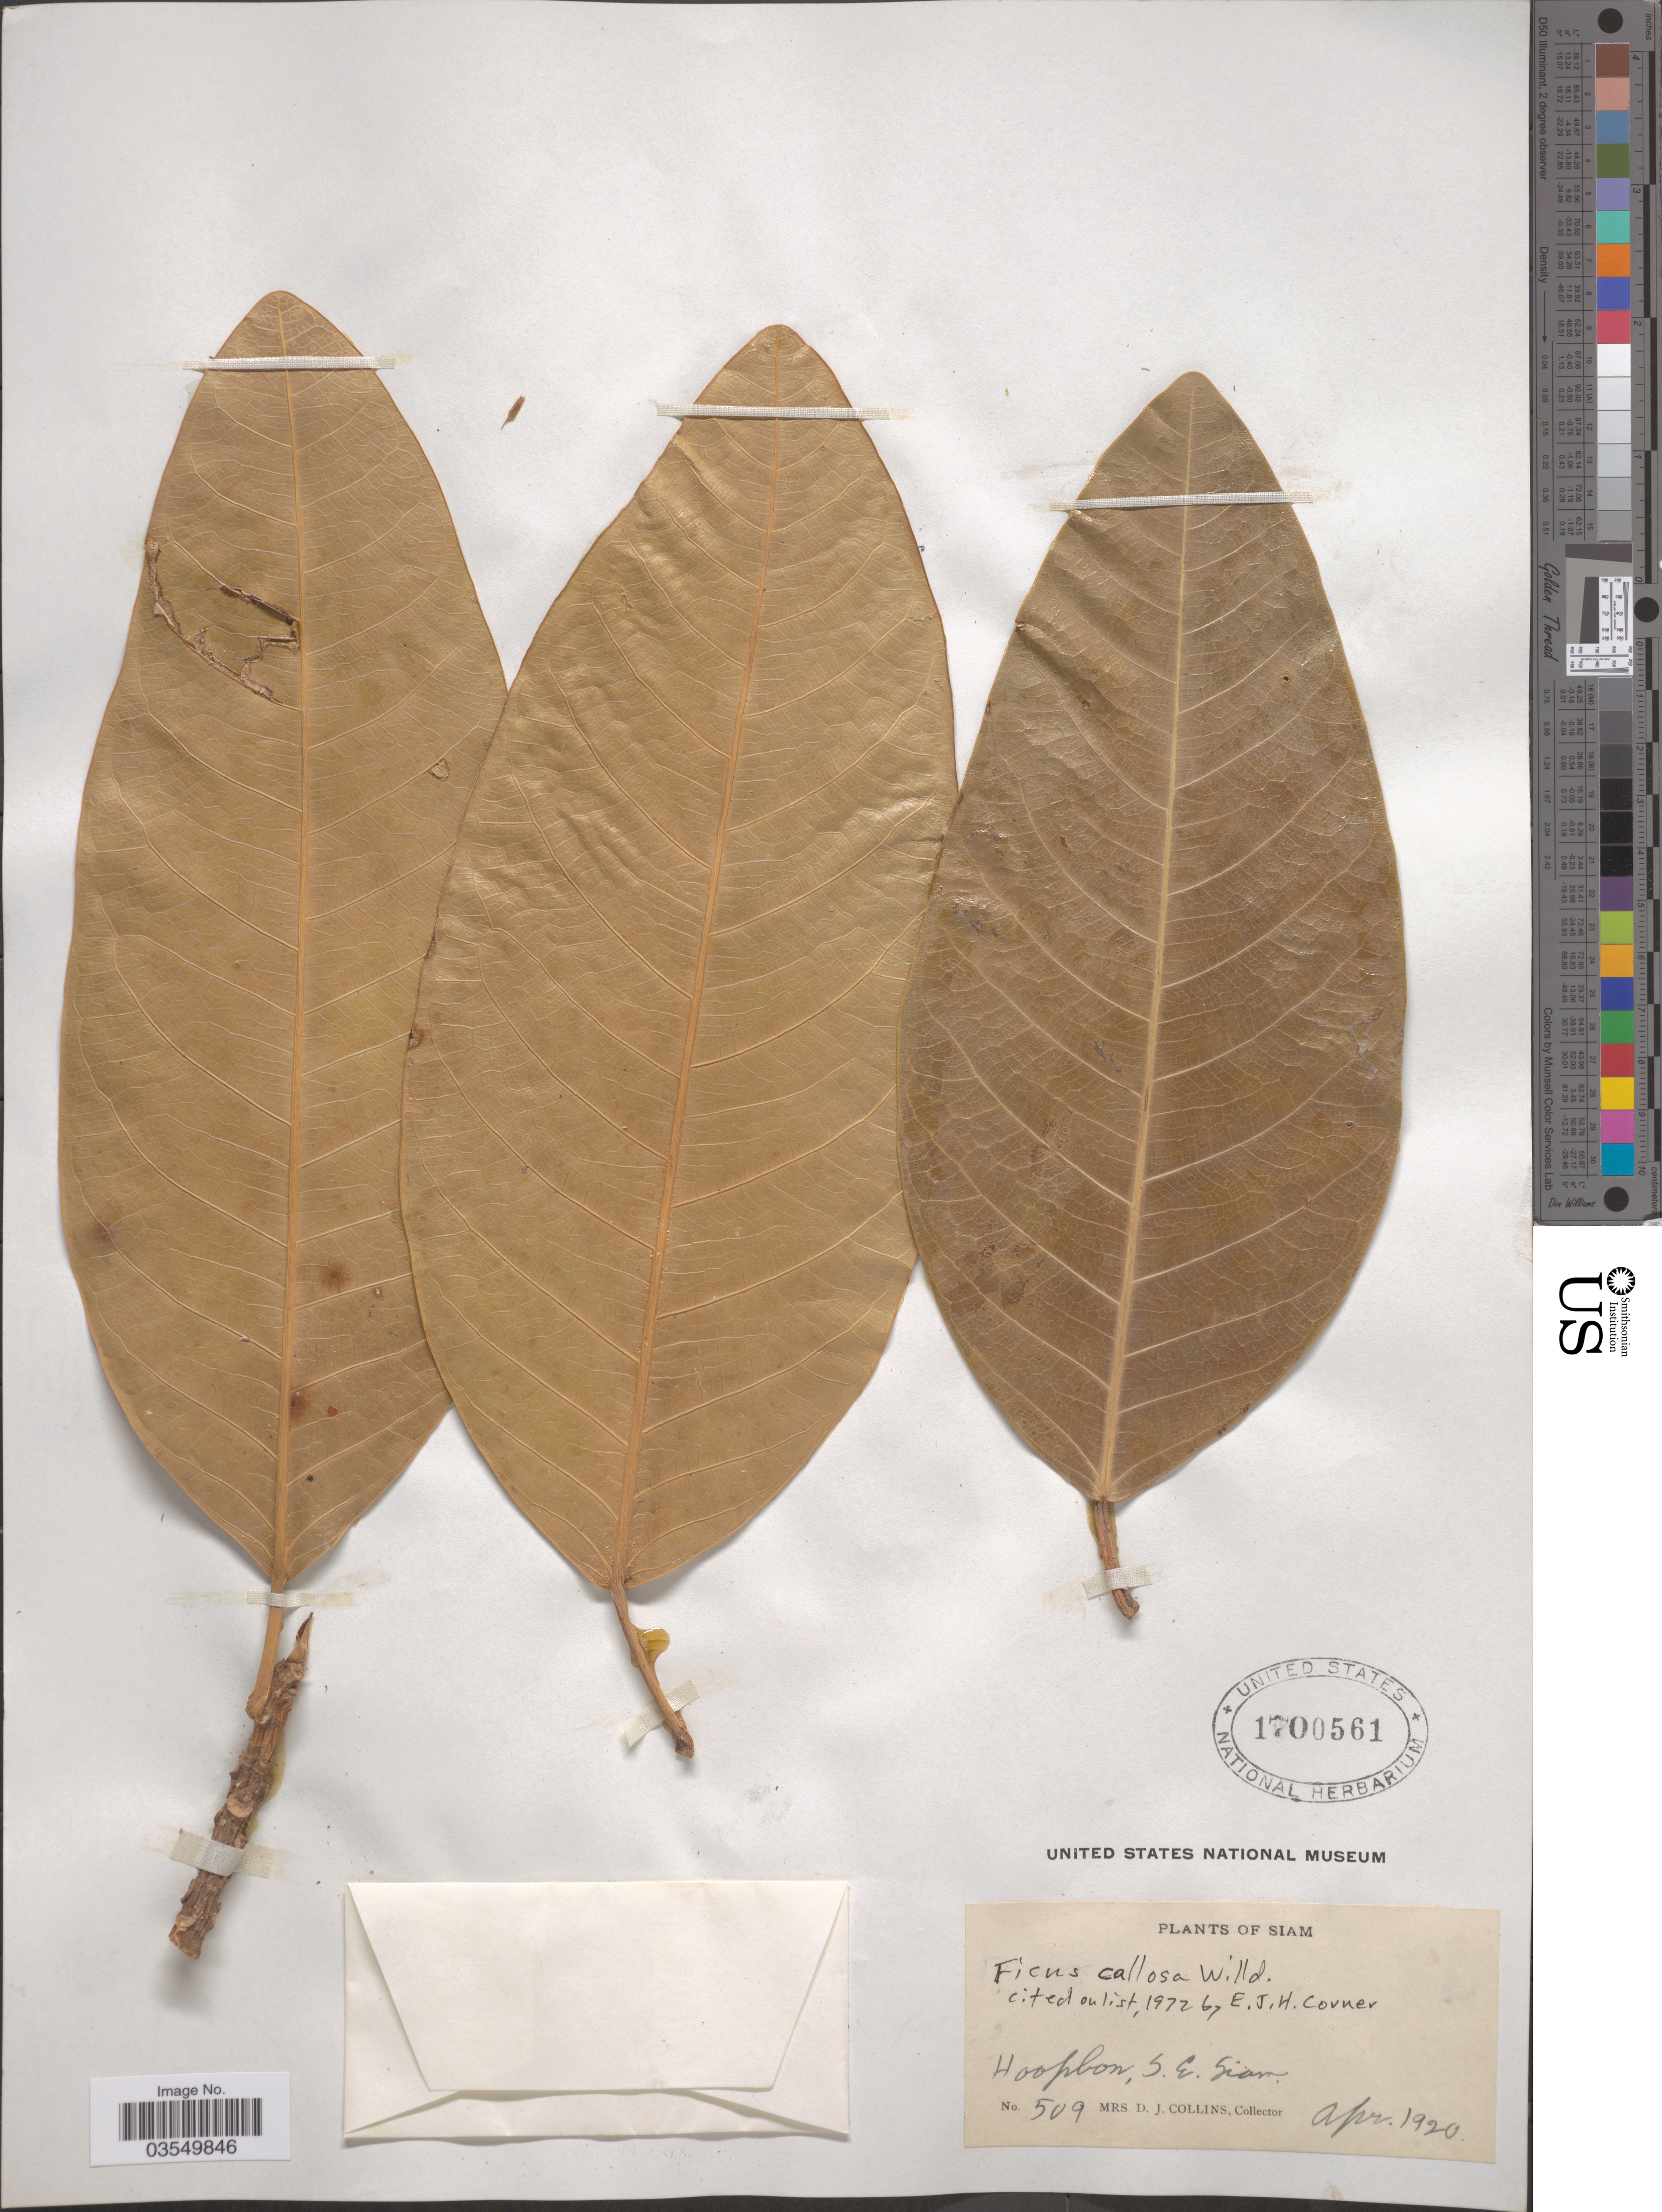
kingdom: Plantae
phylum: Tracheophyta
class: Magnoliopsida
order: Rosales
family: Moraceae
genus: Ficus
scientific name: Ficus callosa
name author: Willd.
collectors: Mrs. D. J. Collins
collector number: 509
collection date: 1920-04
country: Thailand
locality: Siam. Hoopbon, S.E.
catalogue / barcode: US 1700561